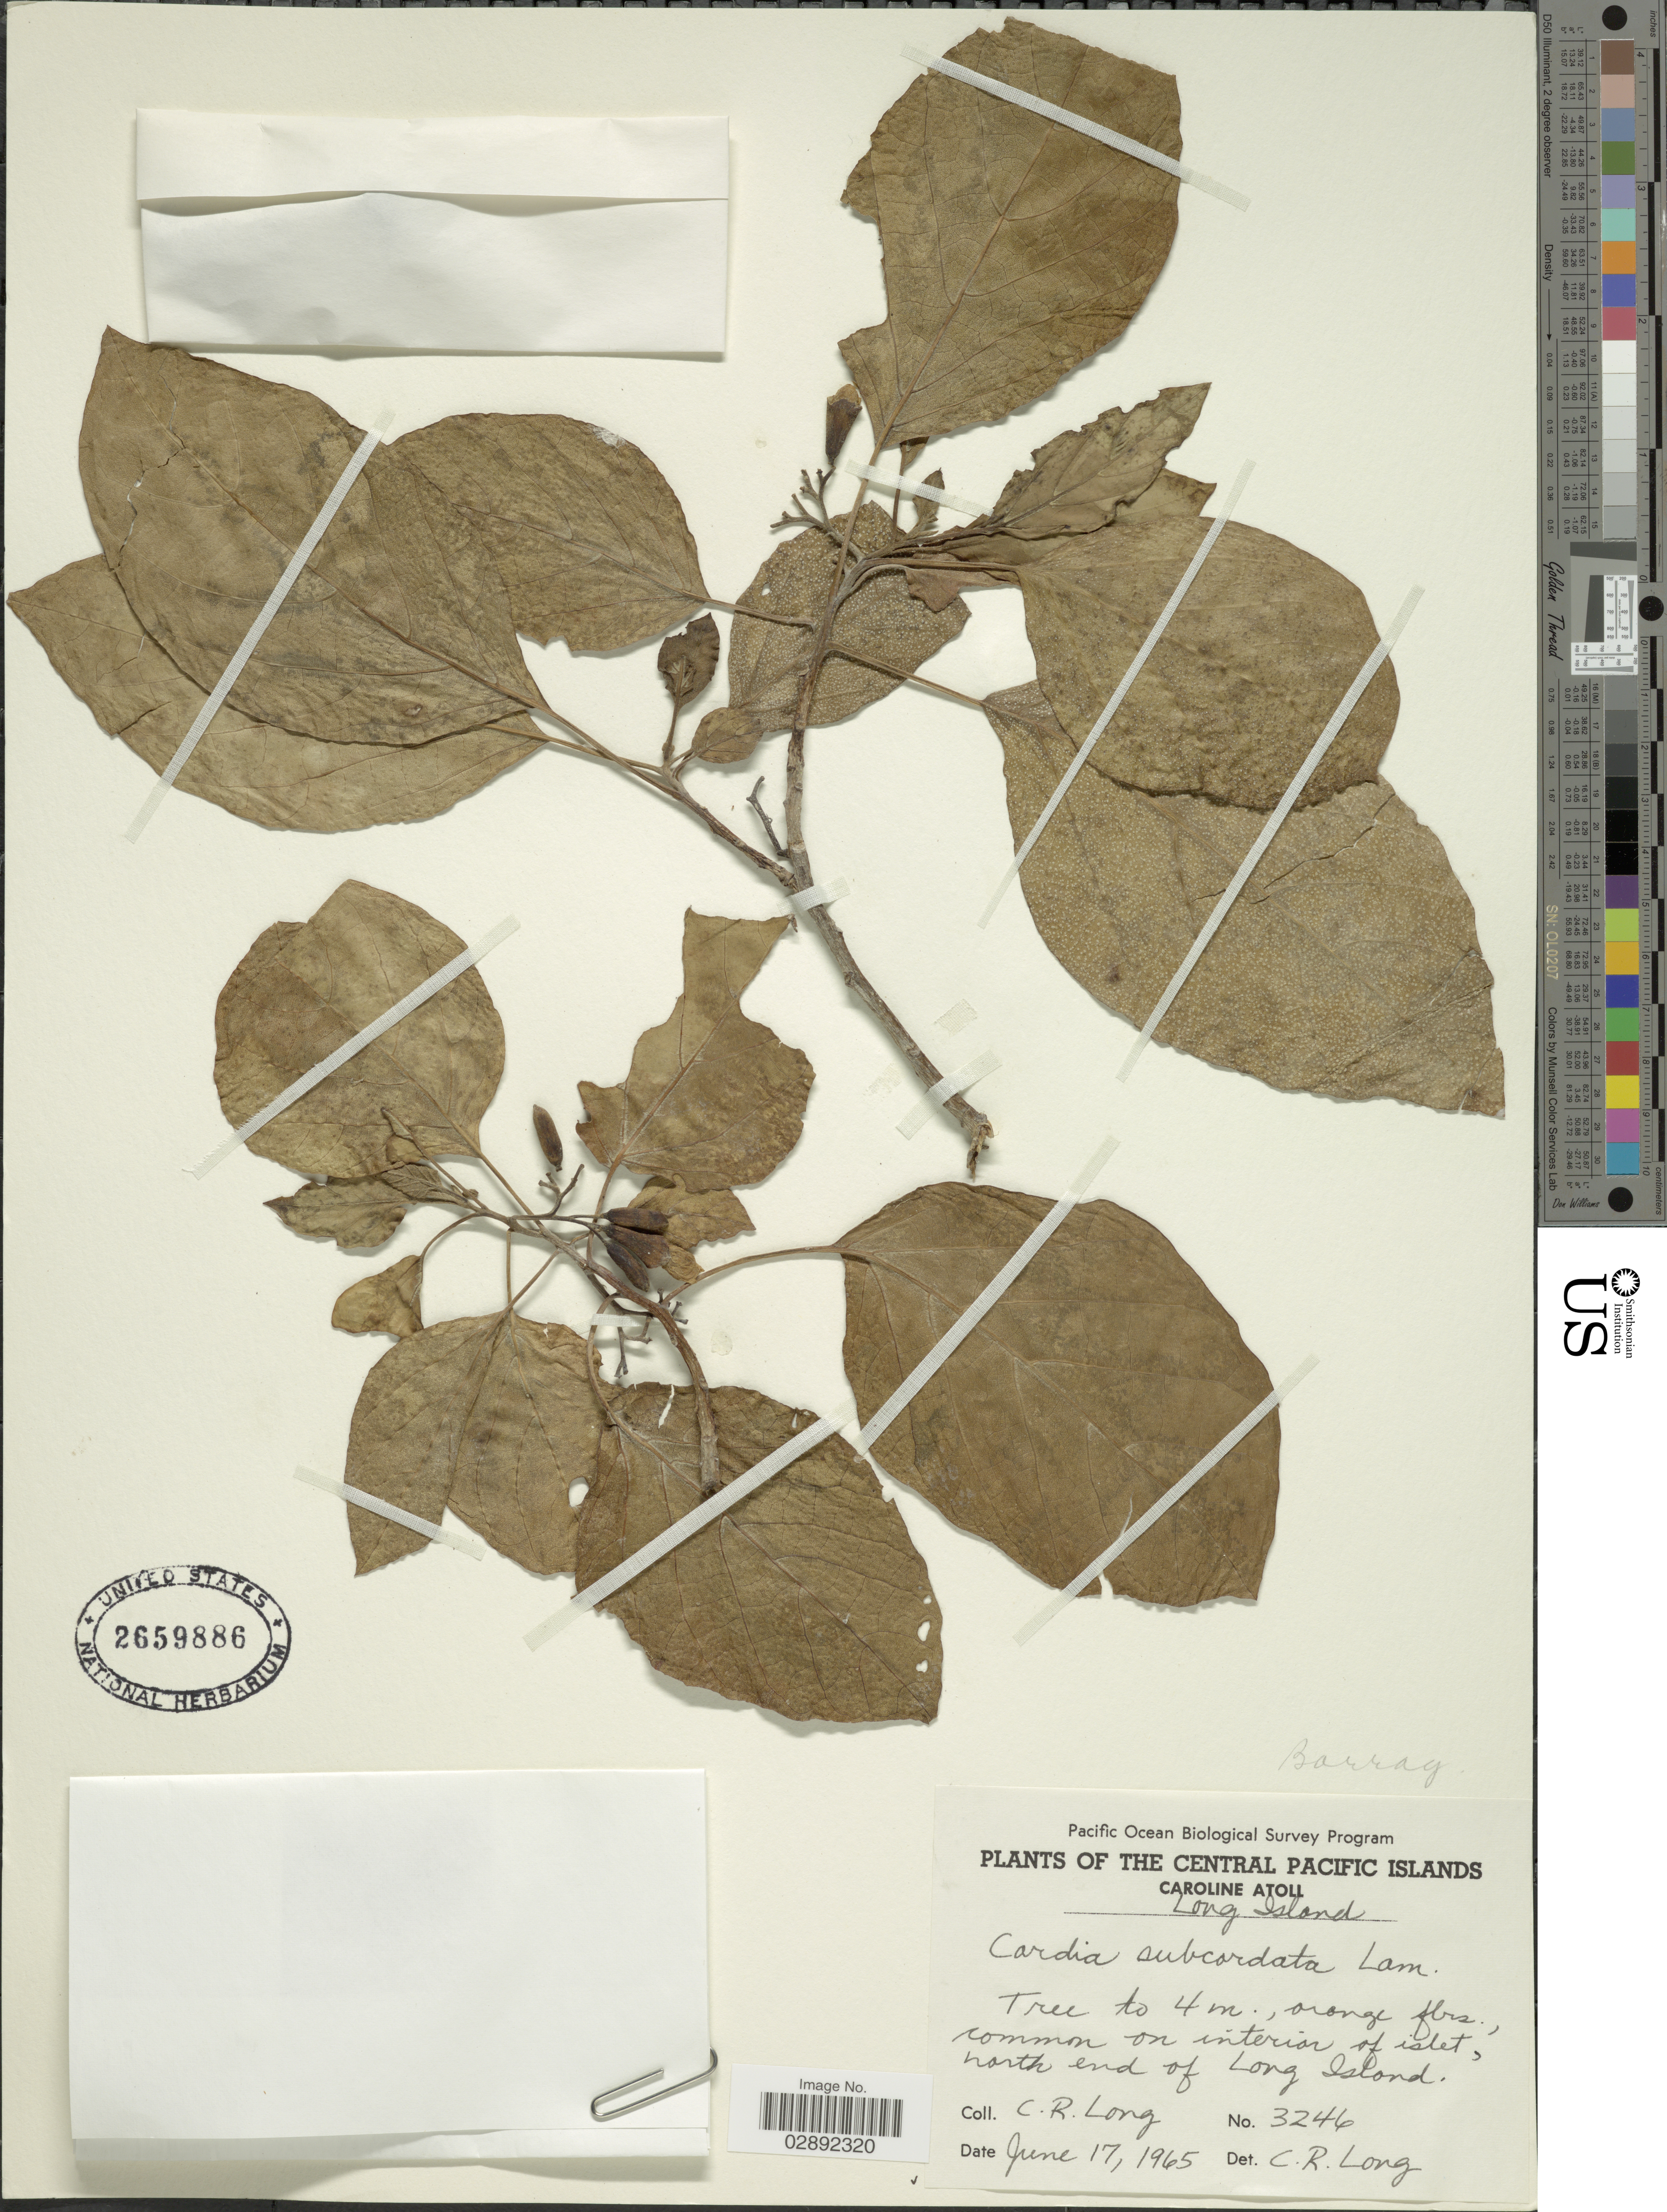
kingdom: Plantae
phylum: Tracheophyta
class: Magnoliopsida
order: Boraginales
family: Cordiaceae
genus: Cordia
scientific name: Cordia subcordata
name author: Lam.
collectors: C. R. Long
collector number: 3246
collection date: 1965-06-17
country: Kiribati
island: Caroline Atoll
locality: Central Pacific Islands. Caroline Atoll. Long Island. Common on interior of islet, north end of Long Island.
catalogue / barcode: US 2659886